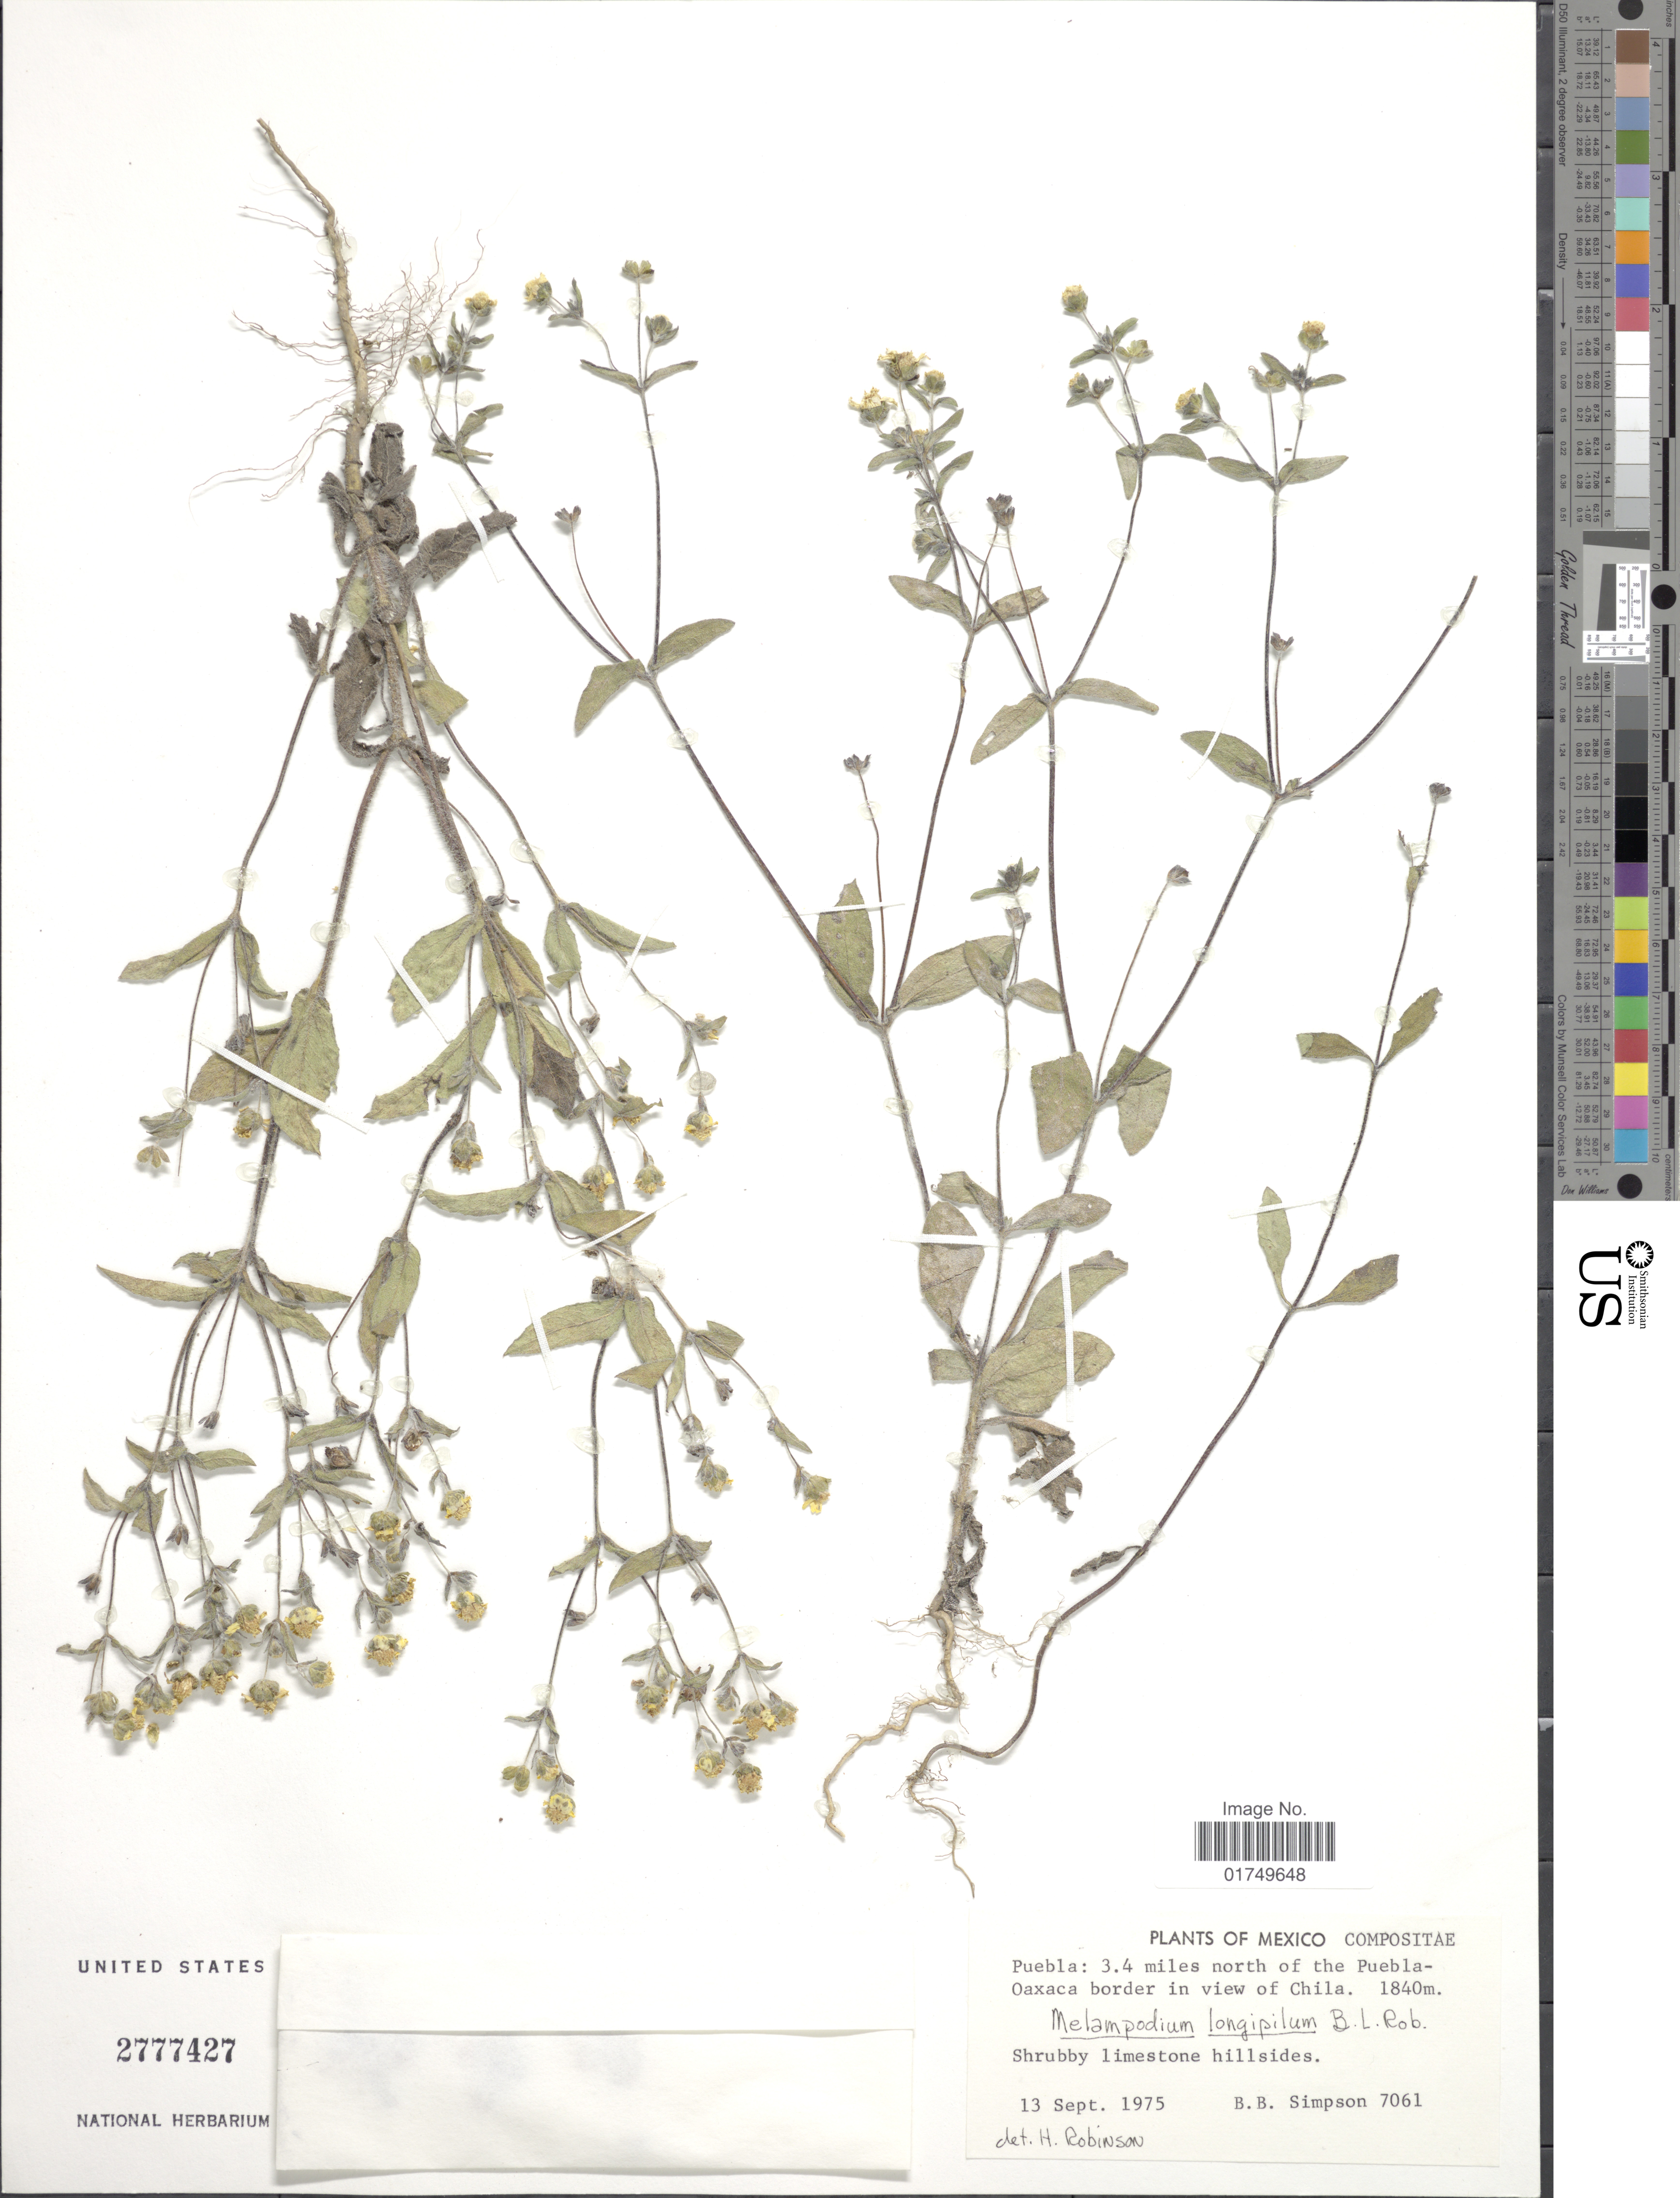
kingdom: Plantae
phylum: Tracheophyta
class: Magnoliopsida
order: Asterales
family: Asteraceae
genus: Melampodium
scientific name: Melampodium longipilum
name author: B.L. Rob.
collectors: B. B. Simpson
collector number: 7061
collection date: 1975-09-13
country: Mexico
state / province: Puebla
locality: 3.4 miles north of Puebla-Oaxaca border in view of Chila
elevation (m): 1840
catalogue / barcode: US 2777427